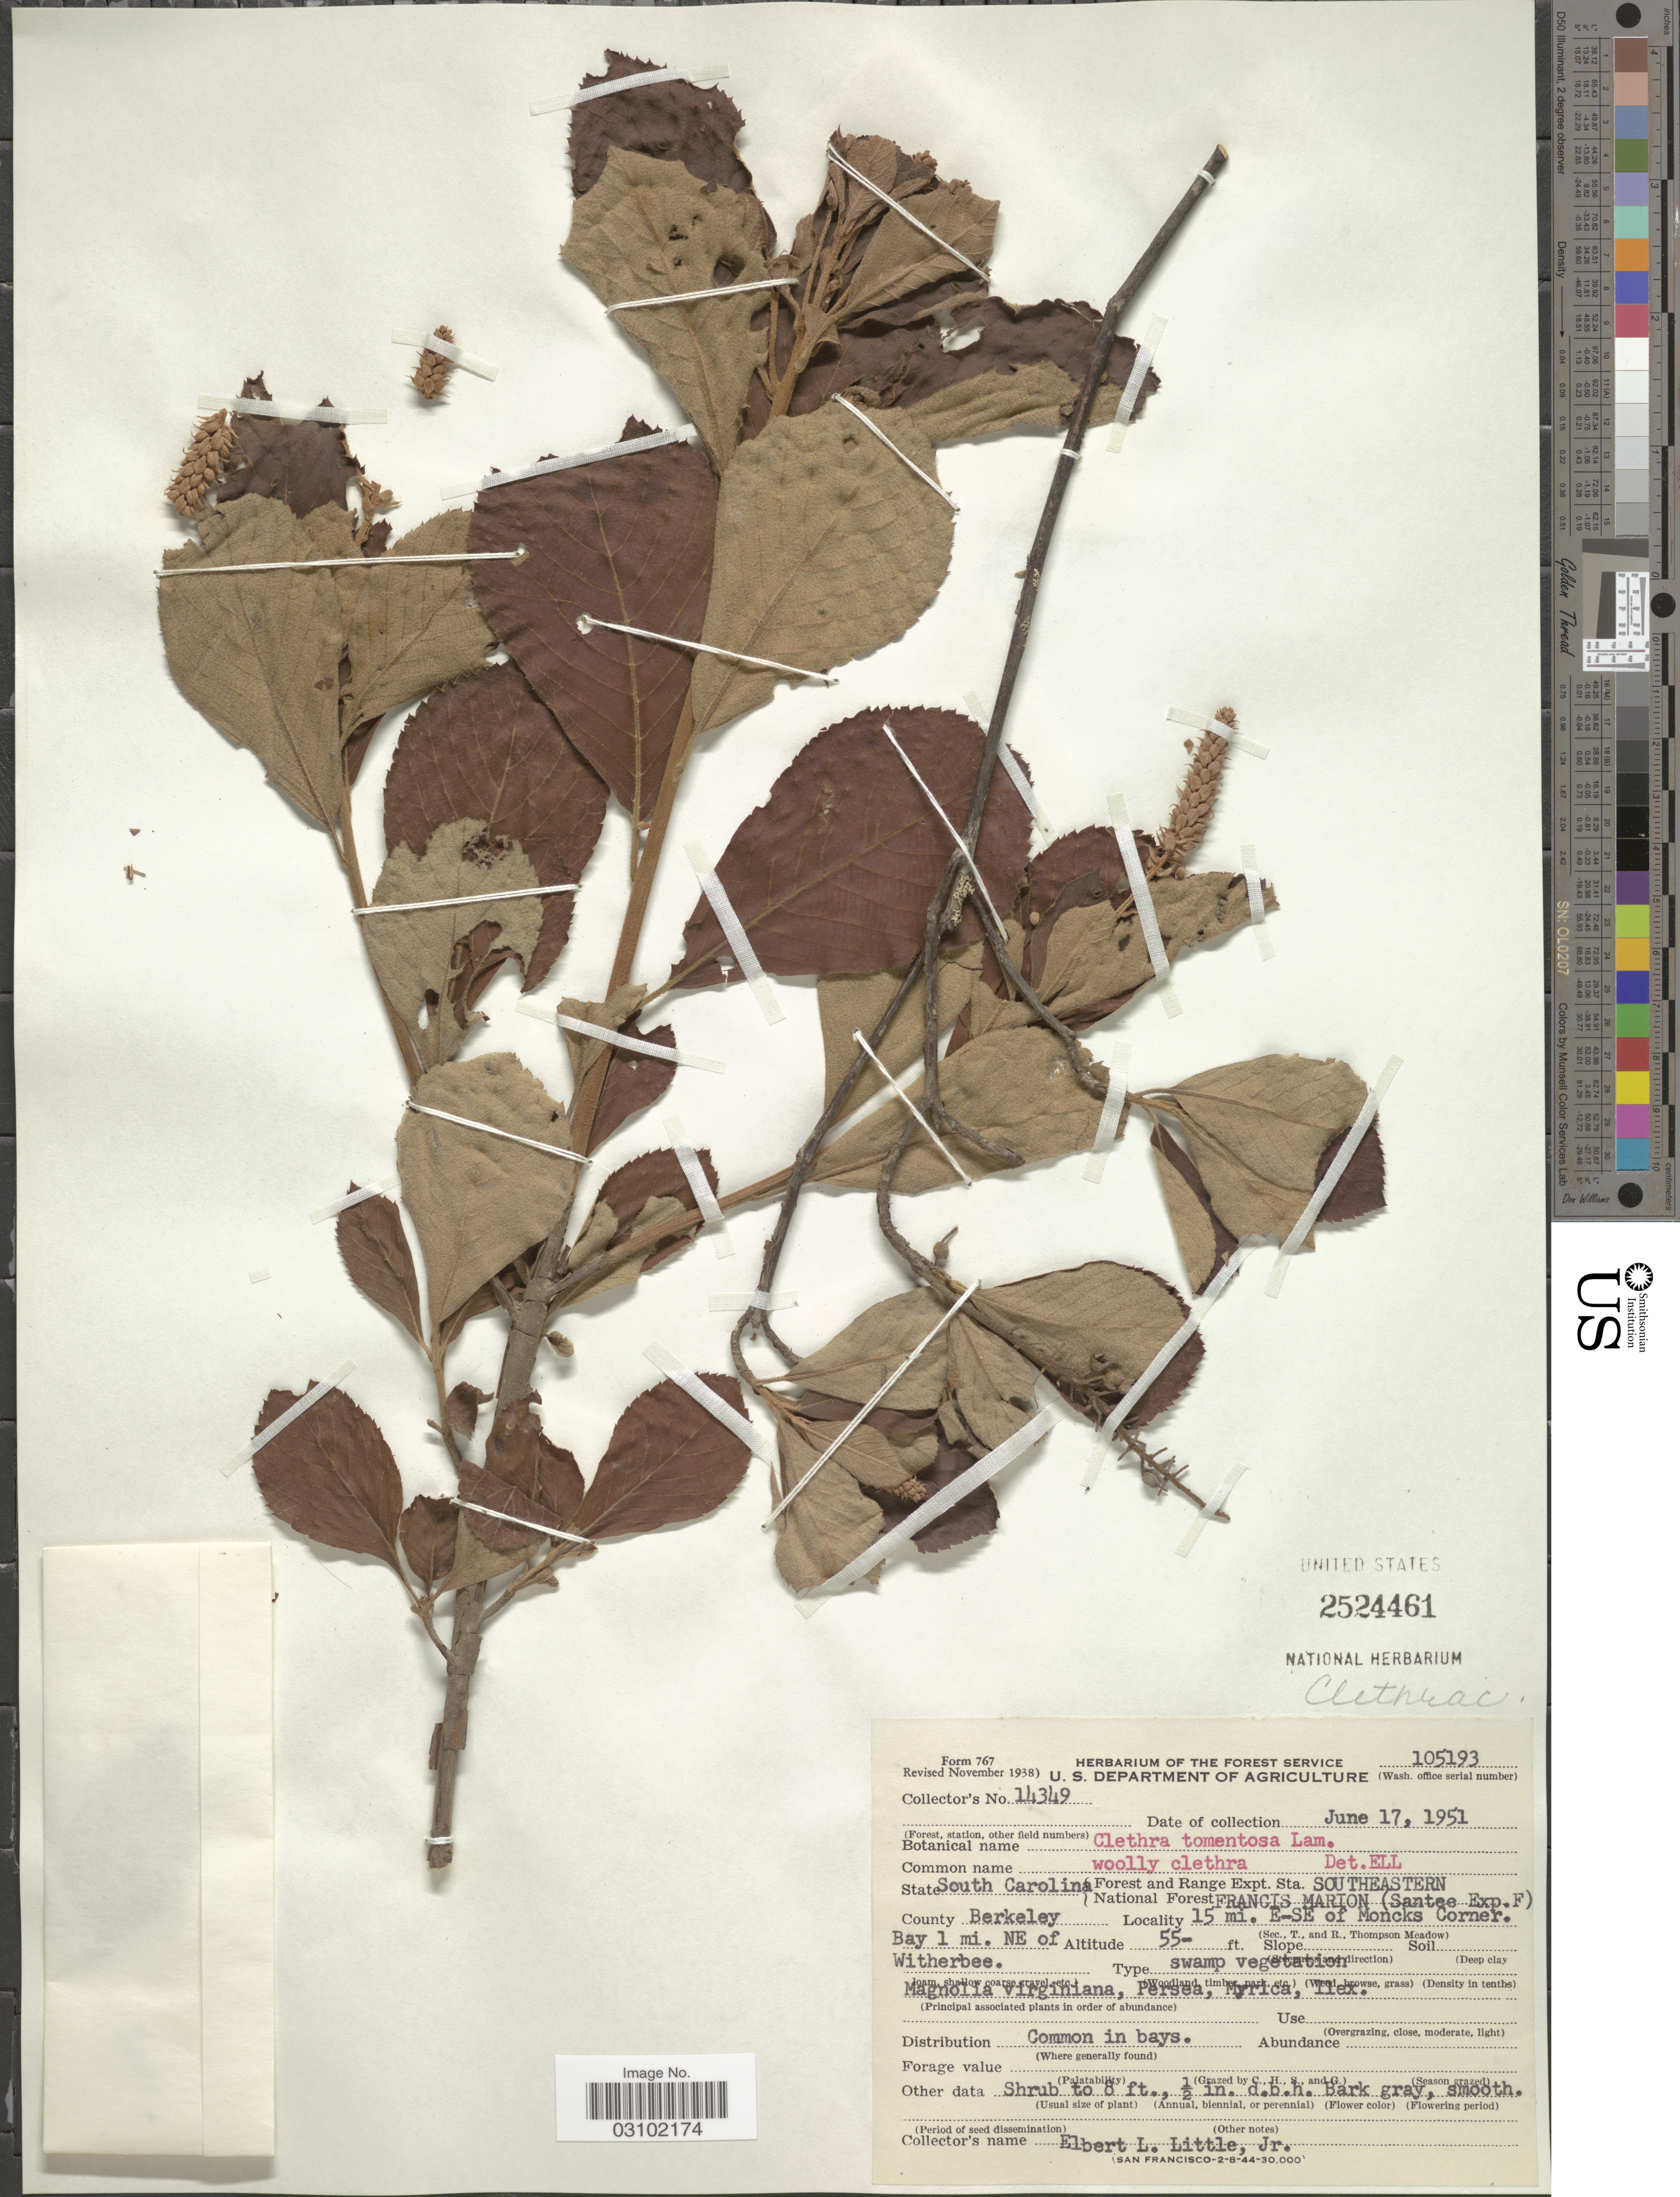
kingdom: Plantae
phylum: Tracheophyta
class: Magnoliopsida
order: Ericales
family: Clethraceae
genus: Clethra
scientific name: Clethra alnifolia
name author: L.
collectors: E. L. Little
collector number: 14349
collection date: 1951-06-17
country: United States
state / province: South Carolina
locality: County Berkeley, Southeastern Francis Marion(Santee Exp. F) 15 mi. E-SE of Moncks Corner, Bay 1 mi. NE of Witherbee.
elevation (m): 17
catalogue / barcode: US 2524461